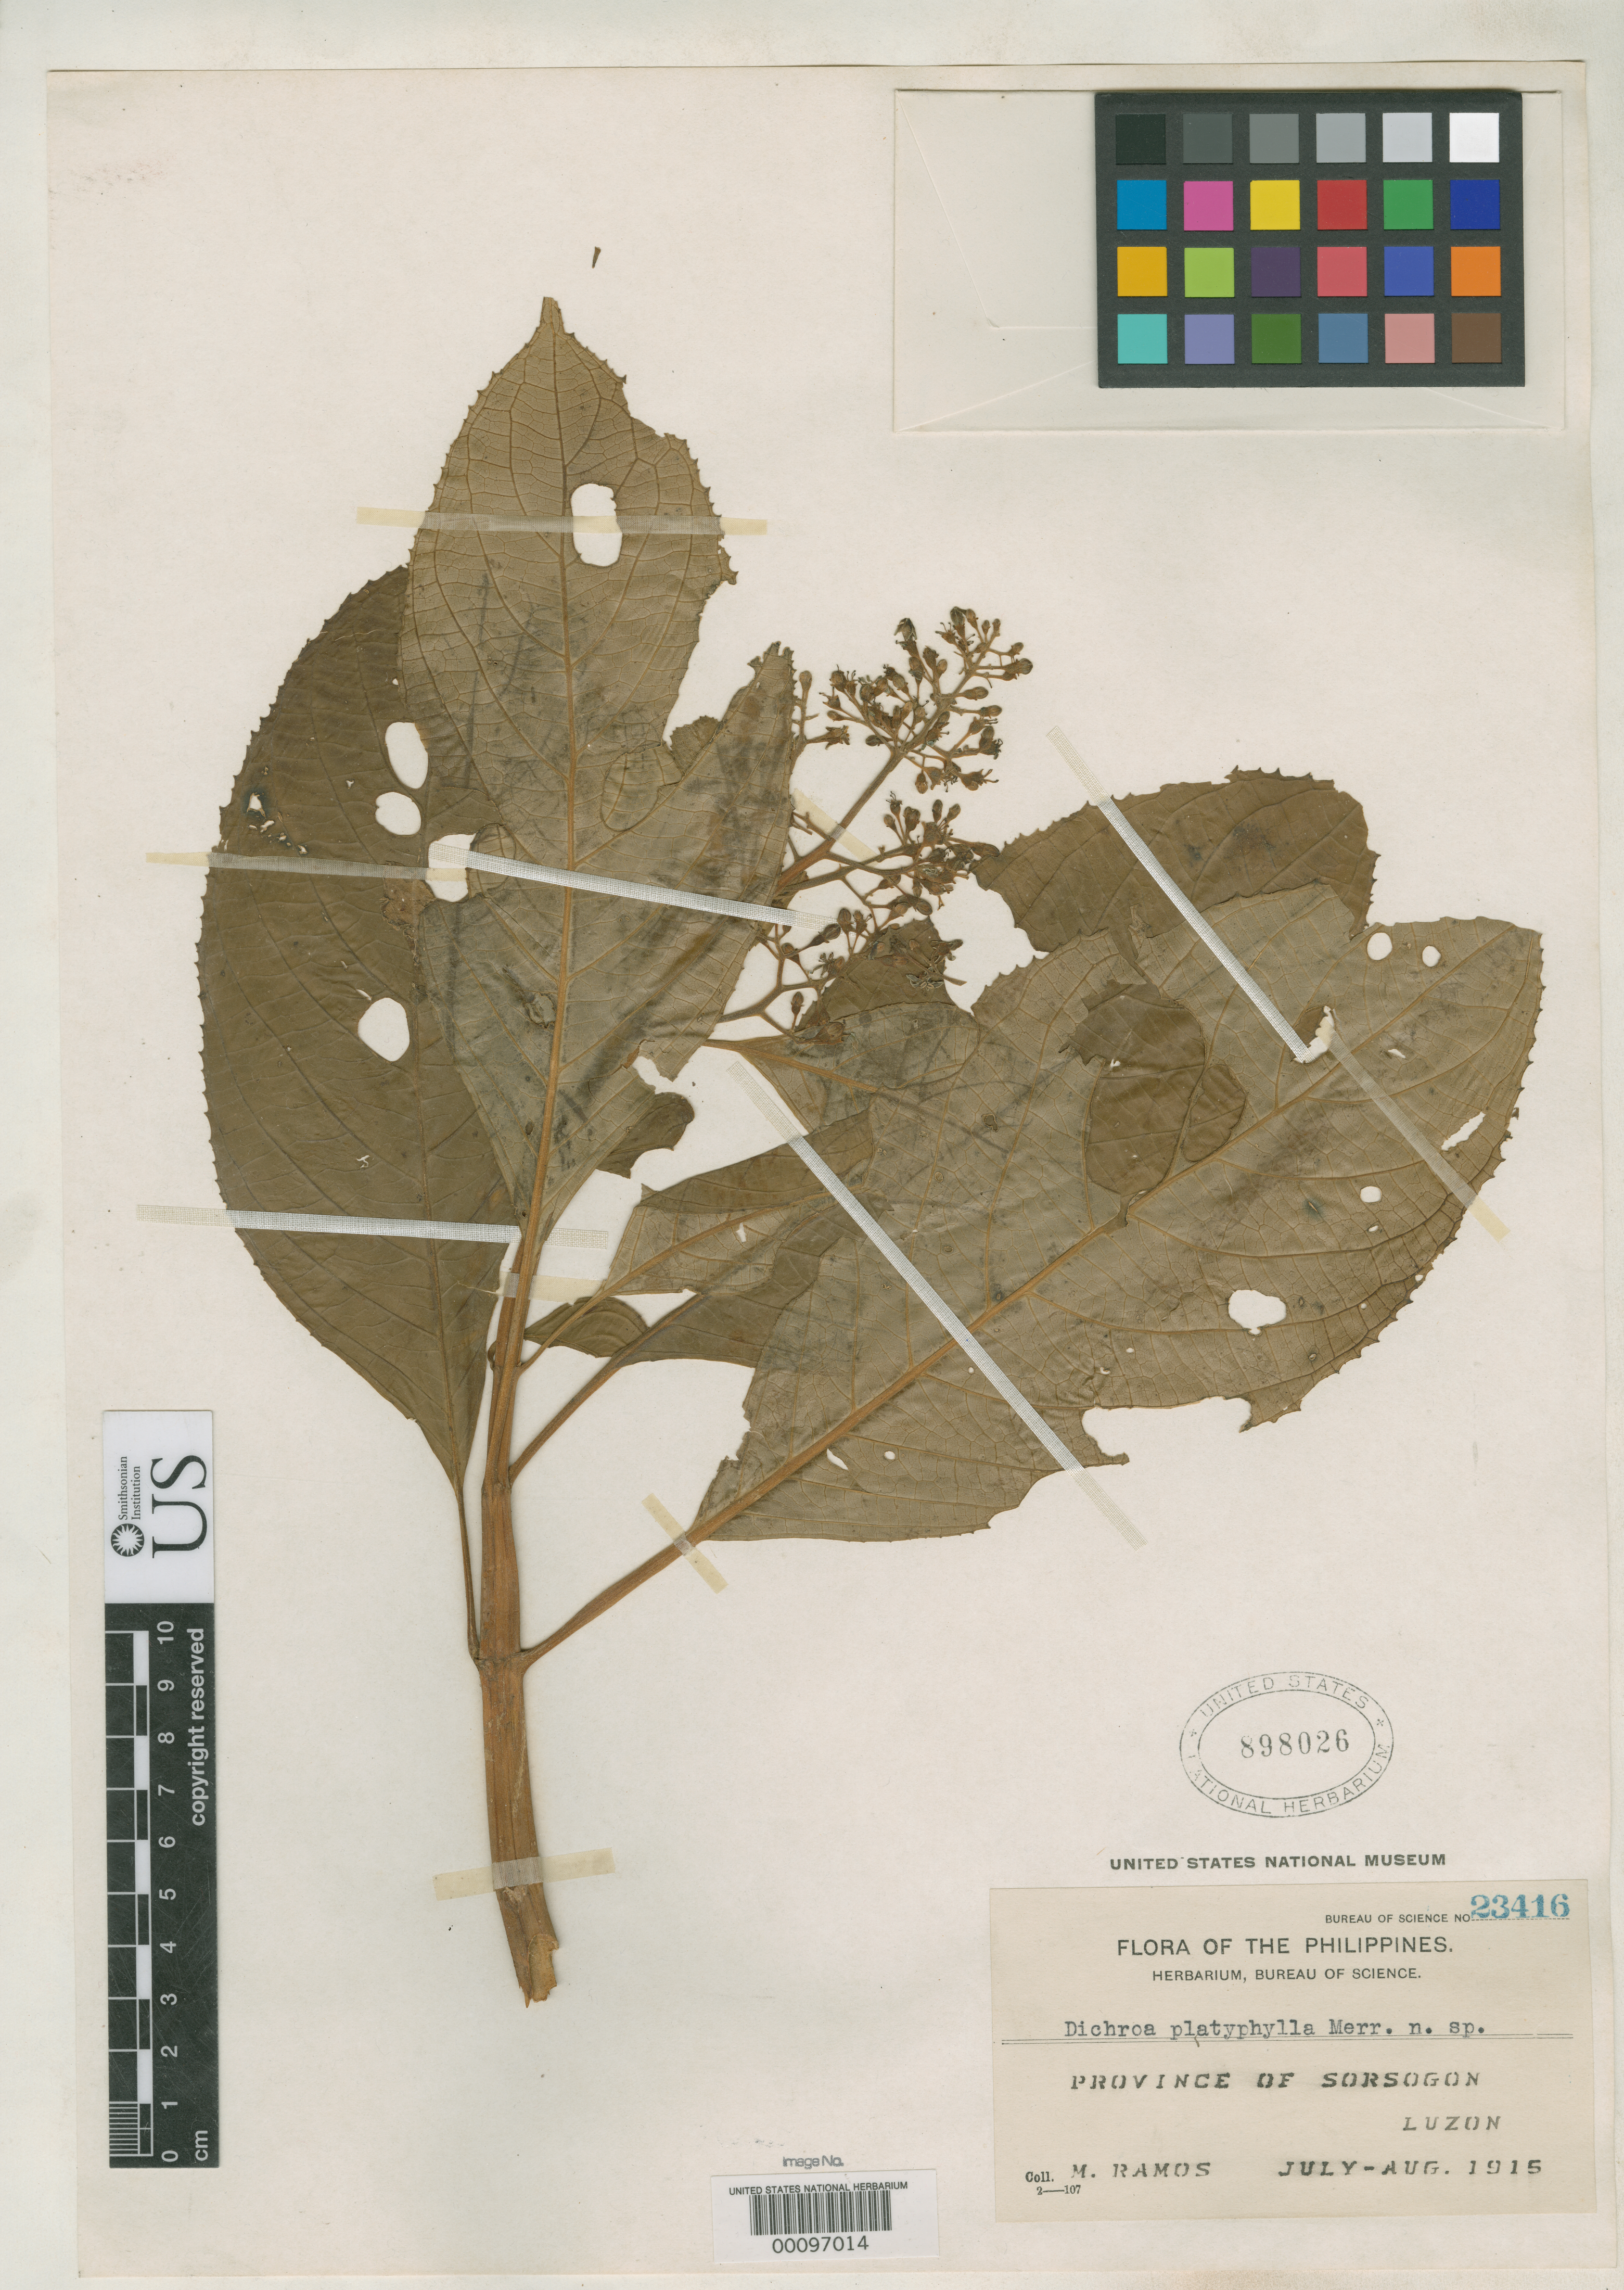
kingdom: Plantae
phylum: Tracheophyta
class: Magnoliopsida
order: Cornales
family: Hydrangeaceae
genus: Dichroa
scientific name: Dichroa platyphylla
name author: Merr.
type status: Isotype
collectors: M. Ramos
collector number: Bur. Sci. 23416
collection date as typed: Jul 1915 to -- Aug 1915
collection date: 1915-07/1915-08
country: Philippines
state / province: Bicol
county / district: Sorsogon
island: Luzon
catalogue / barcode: US 898026